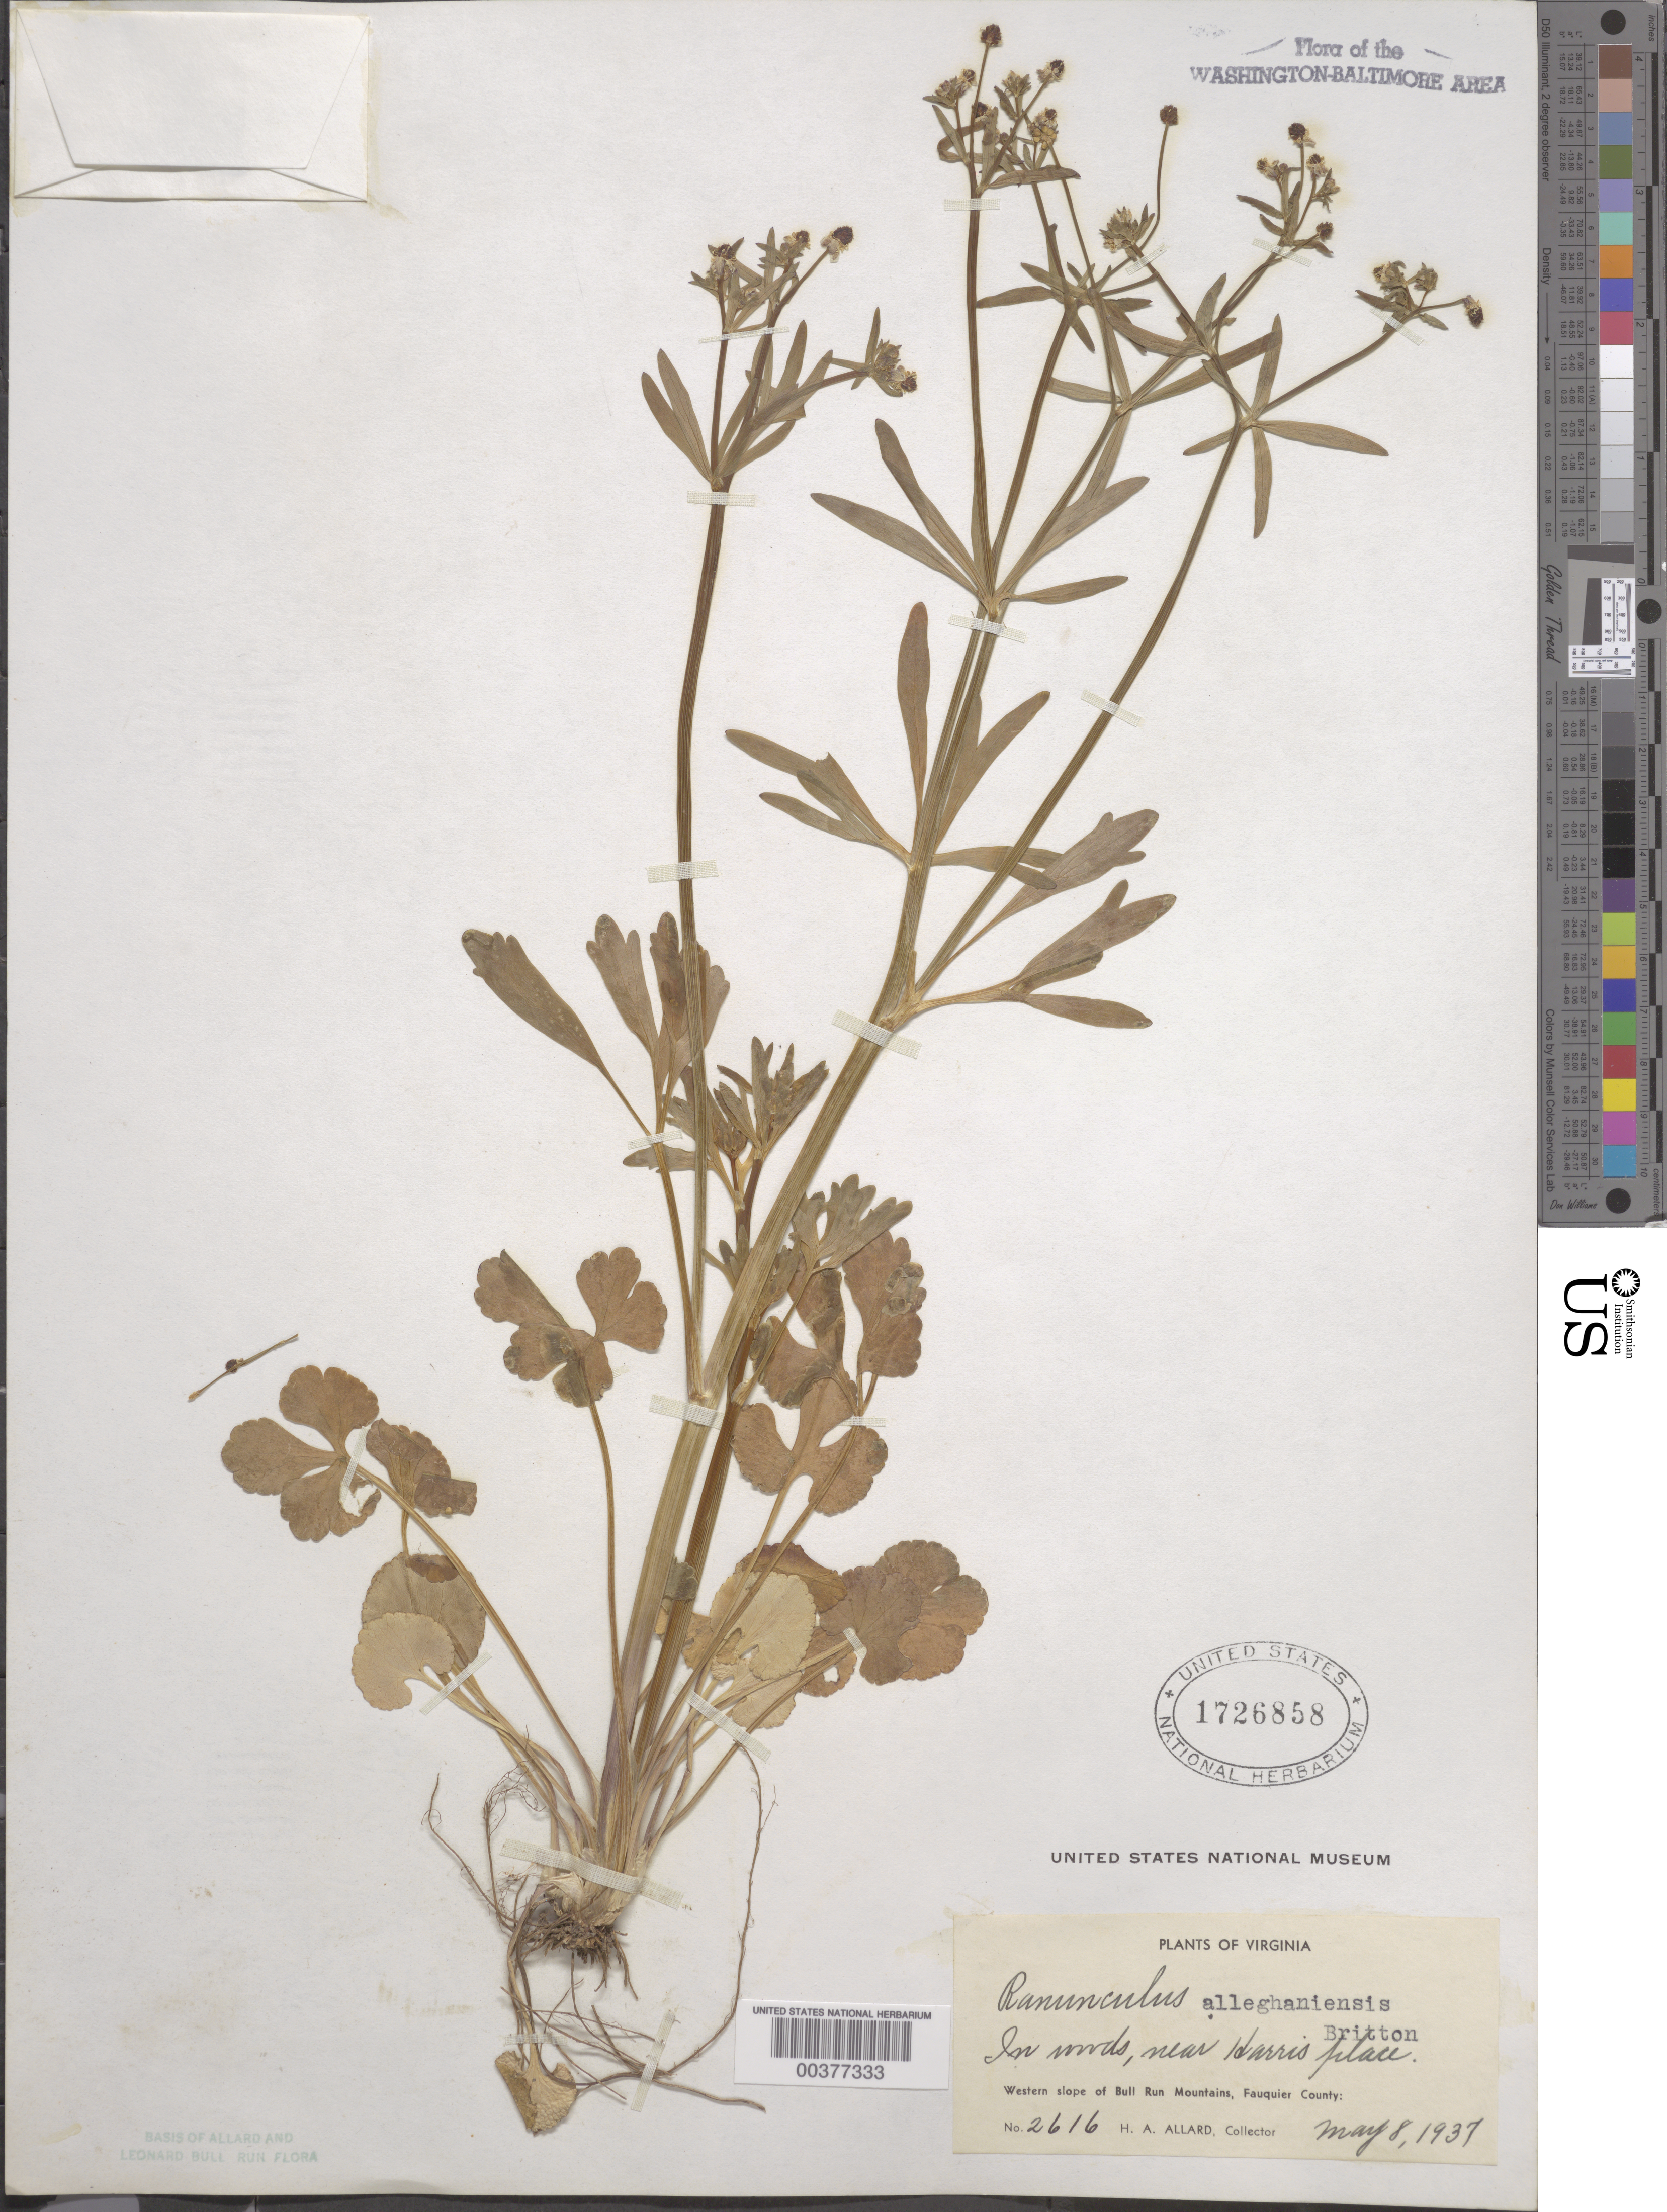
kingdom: Plantae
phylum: Tracheophyta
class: Magnoliopsida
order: Ranunculales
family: Ranunculaceae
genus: Ranunculus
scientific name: Ranunculus allegheniensis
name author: Britton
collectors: H. A. Allard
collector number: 2616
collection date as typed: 08 May 1937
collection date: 1937-05-08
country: United States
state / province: Virginia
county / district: Fauquier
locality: Harris place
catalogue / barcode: US 1726858